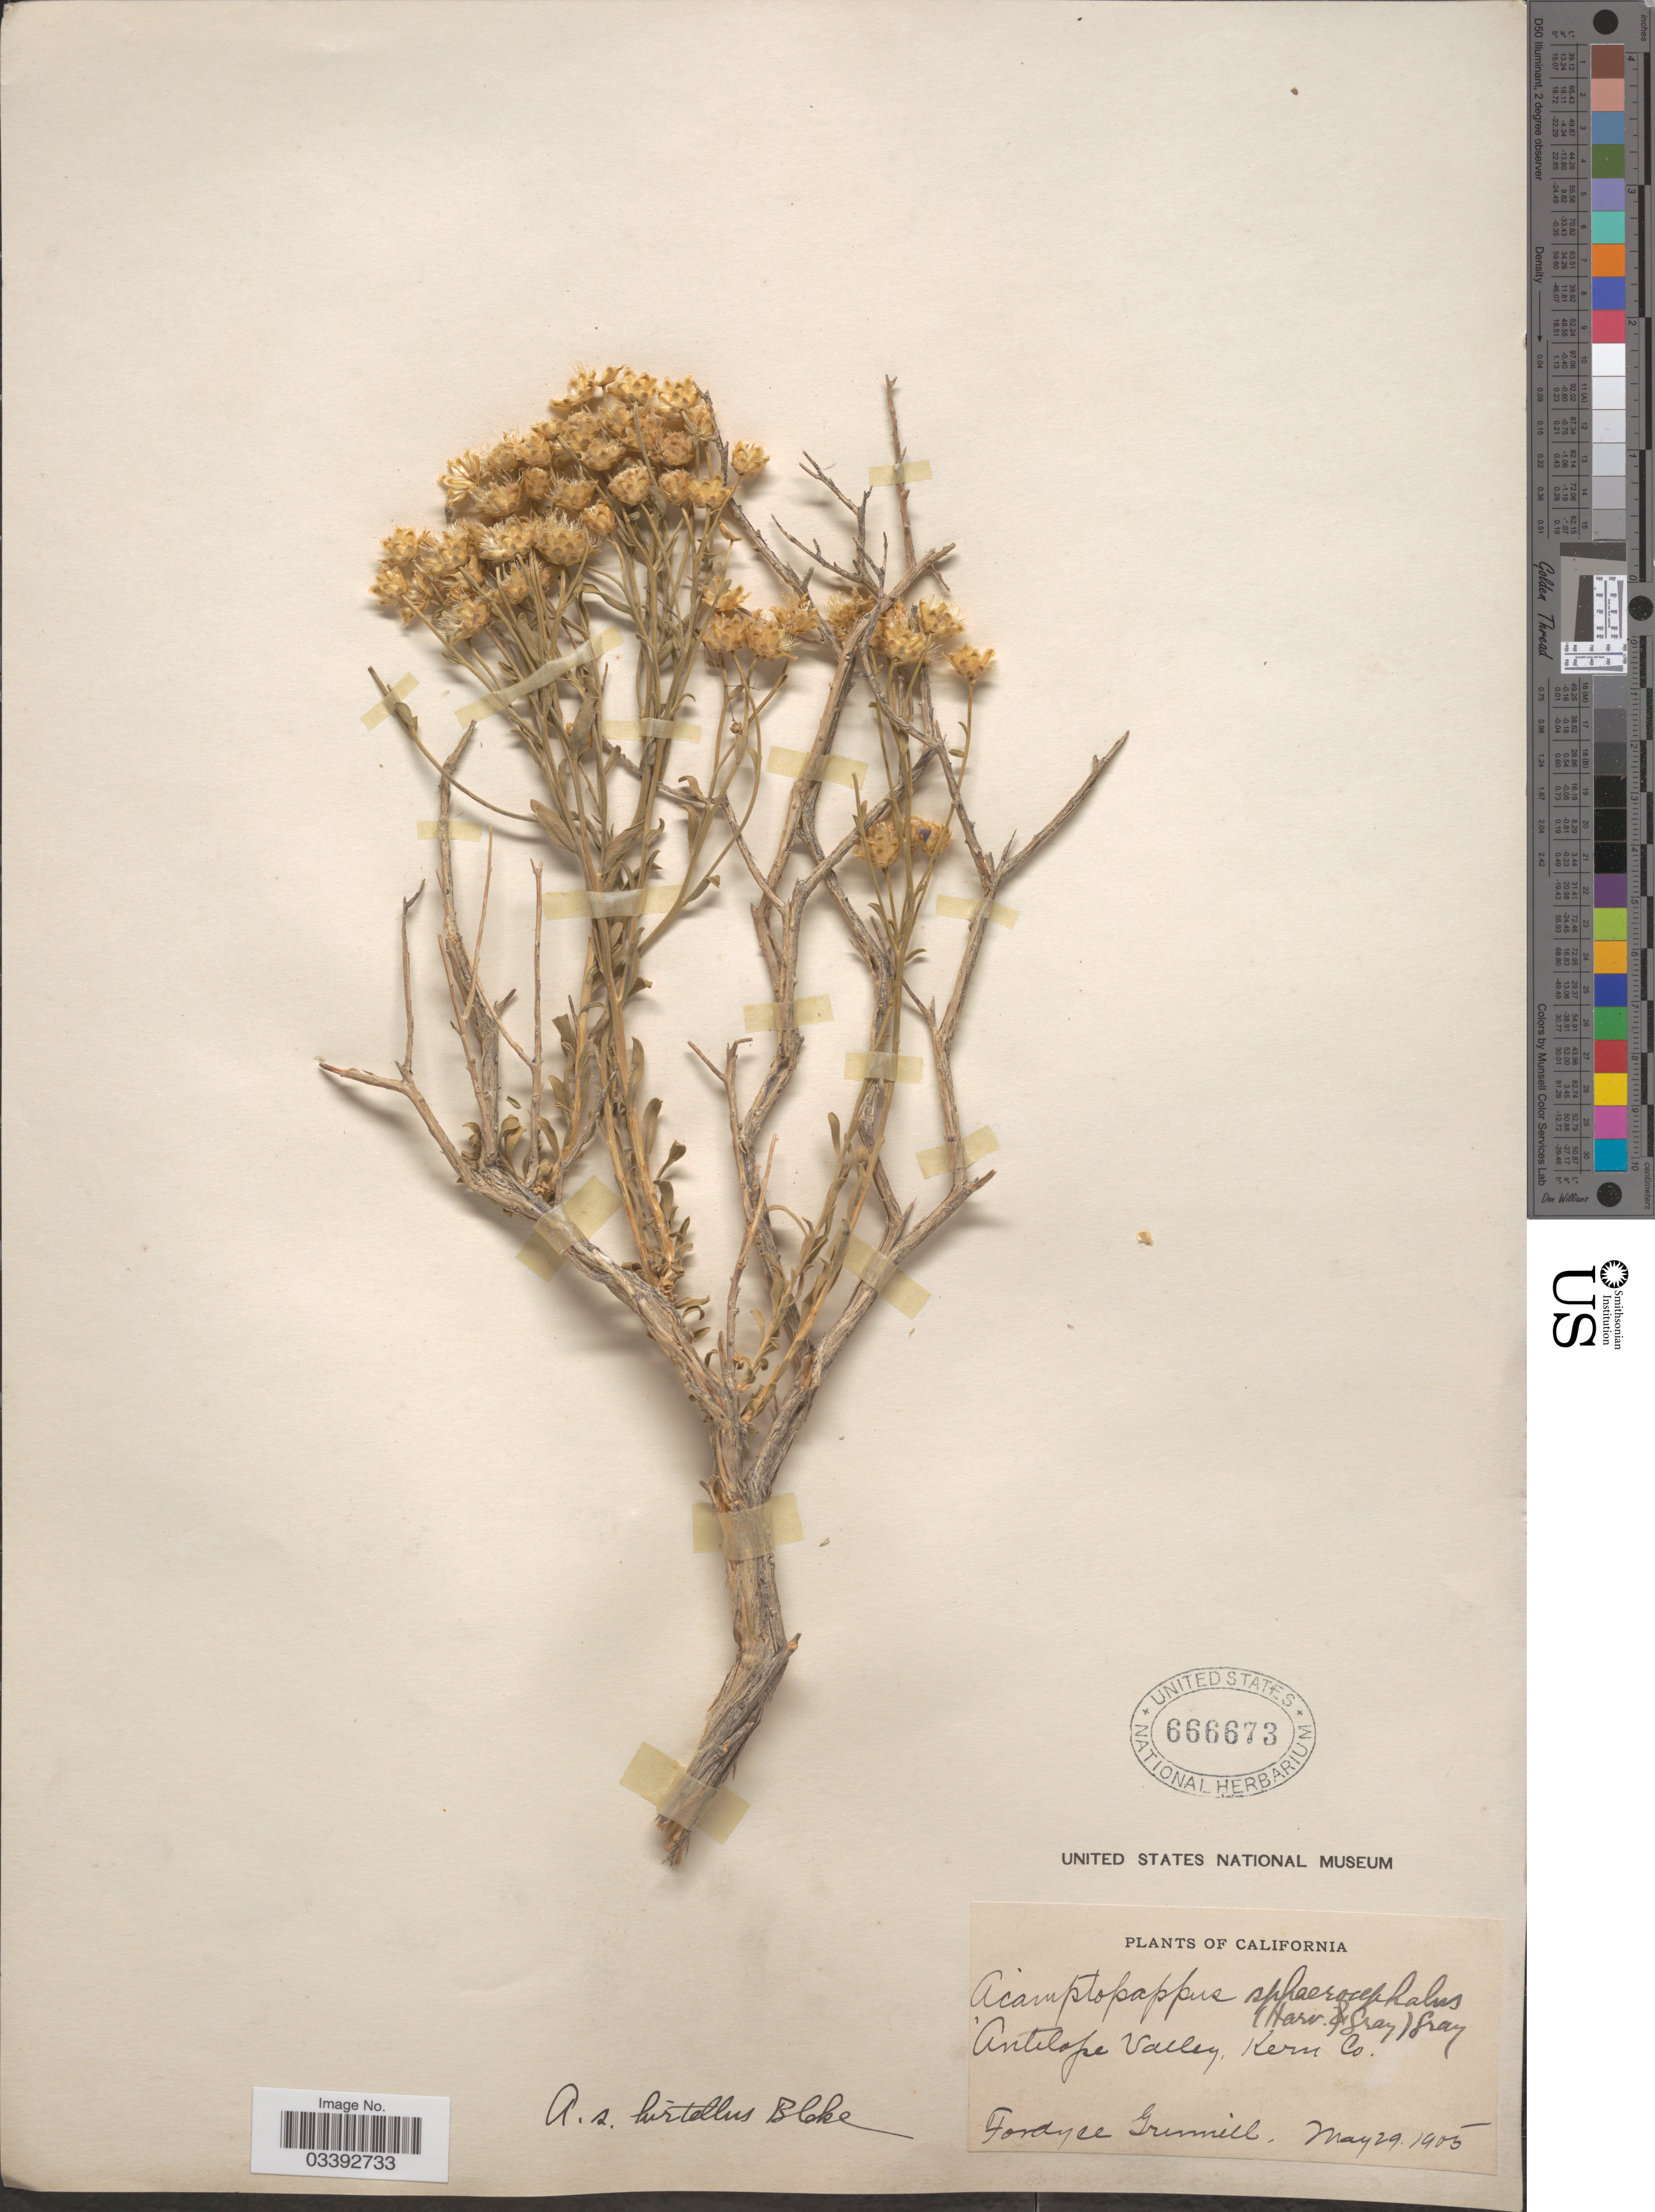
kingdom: Plantae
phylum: Tracheophyta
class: Magnoliopsida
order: Asterales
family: Asteraceae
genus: Acamptopappus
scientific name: Acamptopappus sphaerocephalus var. hirtellus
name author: S.F. Blake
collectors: F. Grinnell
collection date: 1905-05-29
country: United States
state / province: California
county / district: Kern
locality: Antelope Valley, Kern Co.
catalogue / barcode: US 666673